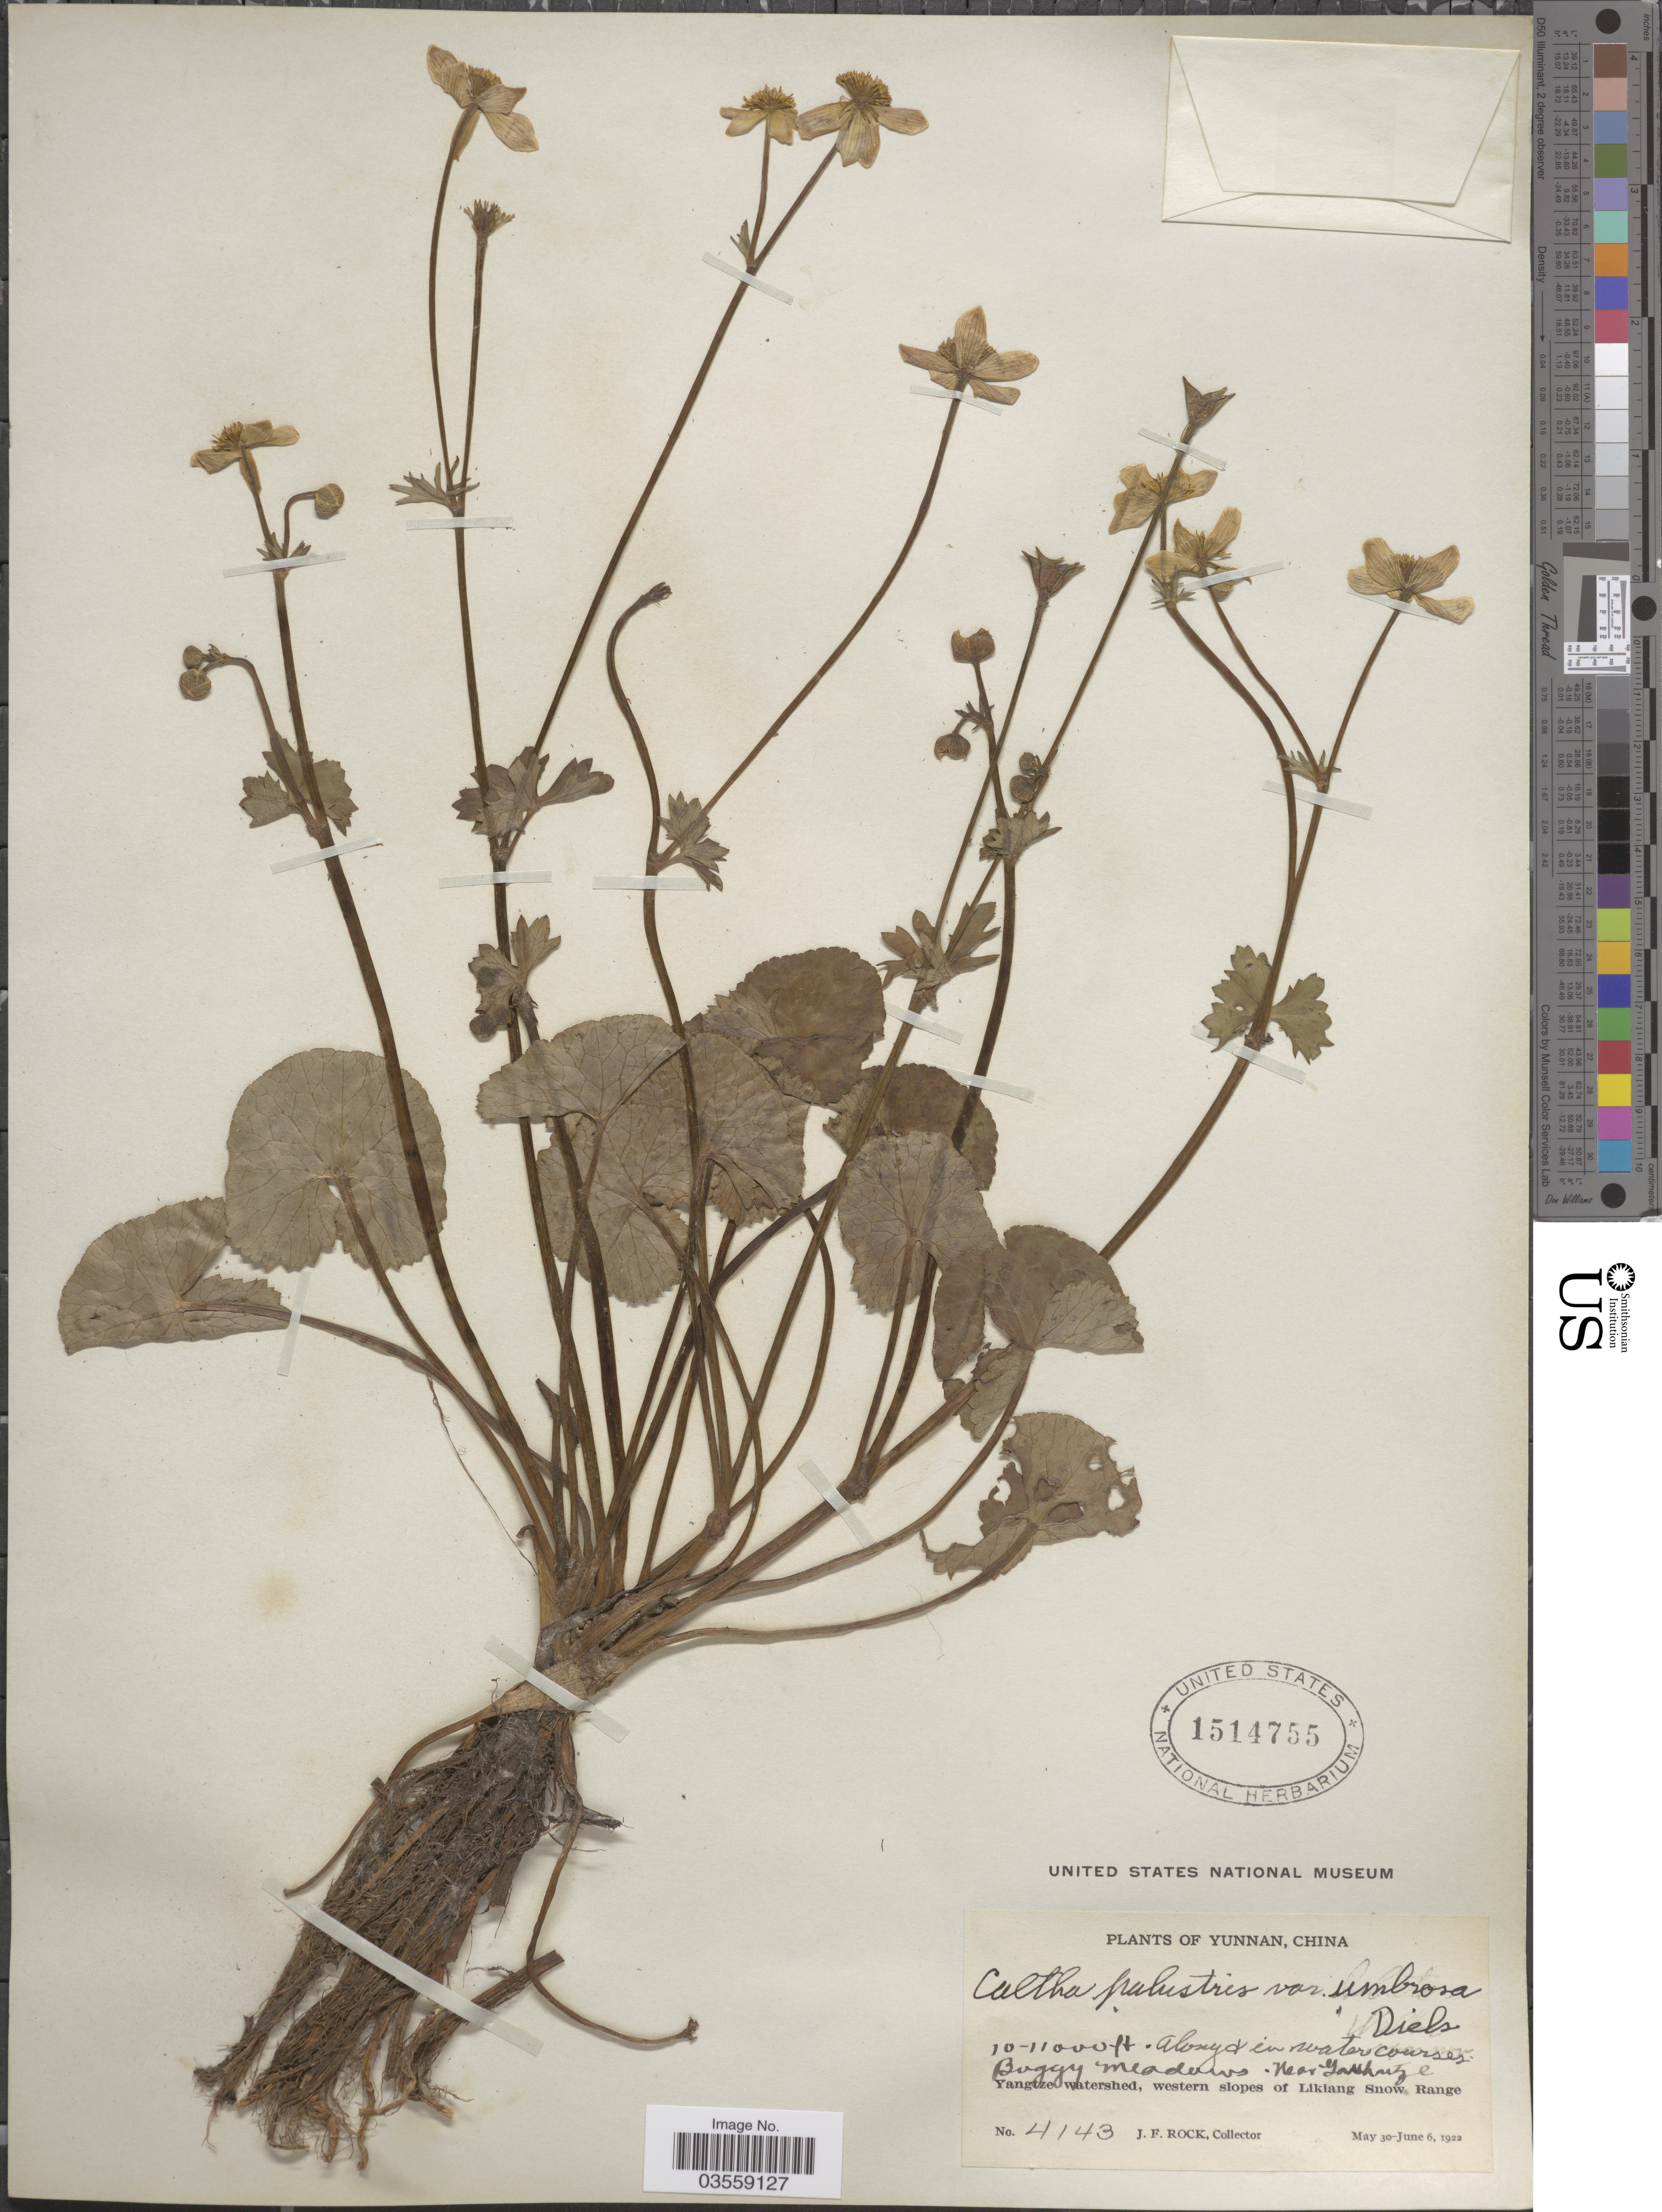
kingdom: Plantae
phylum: Tracheophyta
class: Magnoliopsida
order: Ranunculales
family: Ranunculaceae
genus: Caltha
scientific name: Caltha palustris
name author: L.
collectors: J. Rock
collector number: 4143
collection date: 1922-05-30/1922-06-06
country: China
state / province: Yunnan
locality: Near Yangtze, Yangtze watershed, western slopes of Likiang Snow Range.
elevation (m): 3048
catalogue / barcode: US 1514755